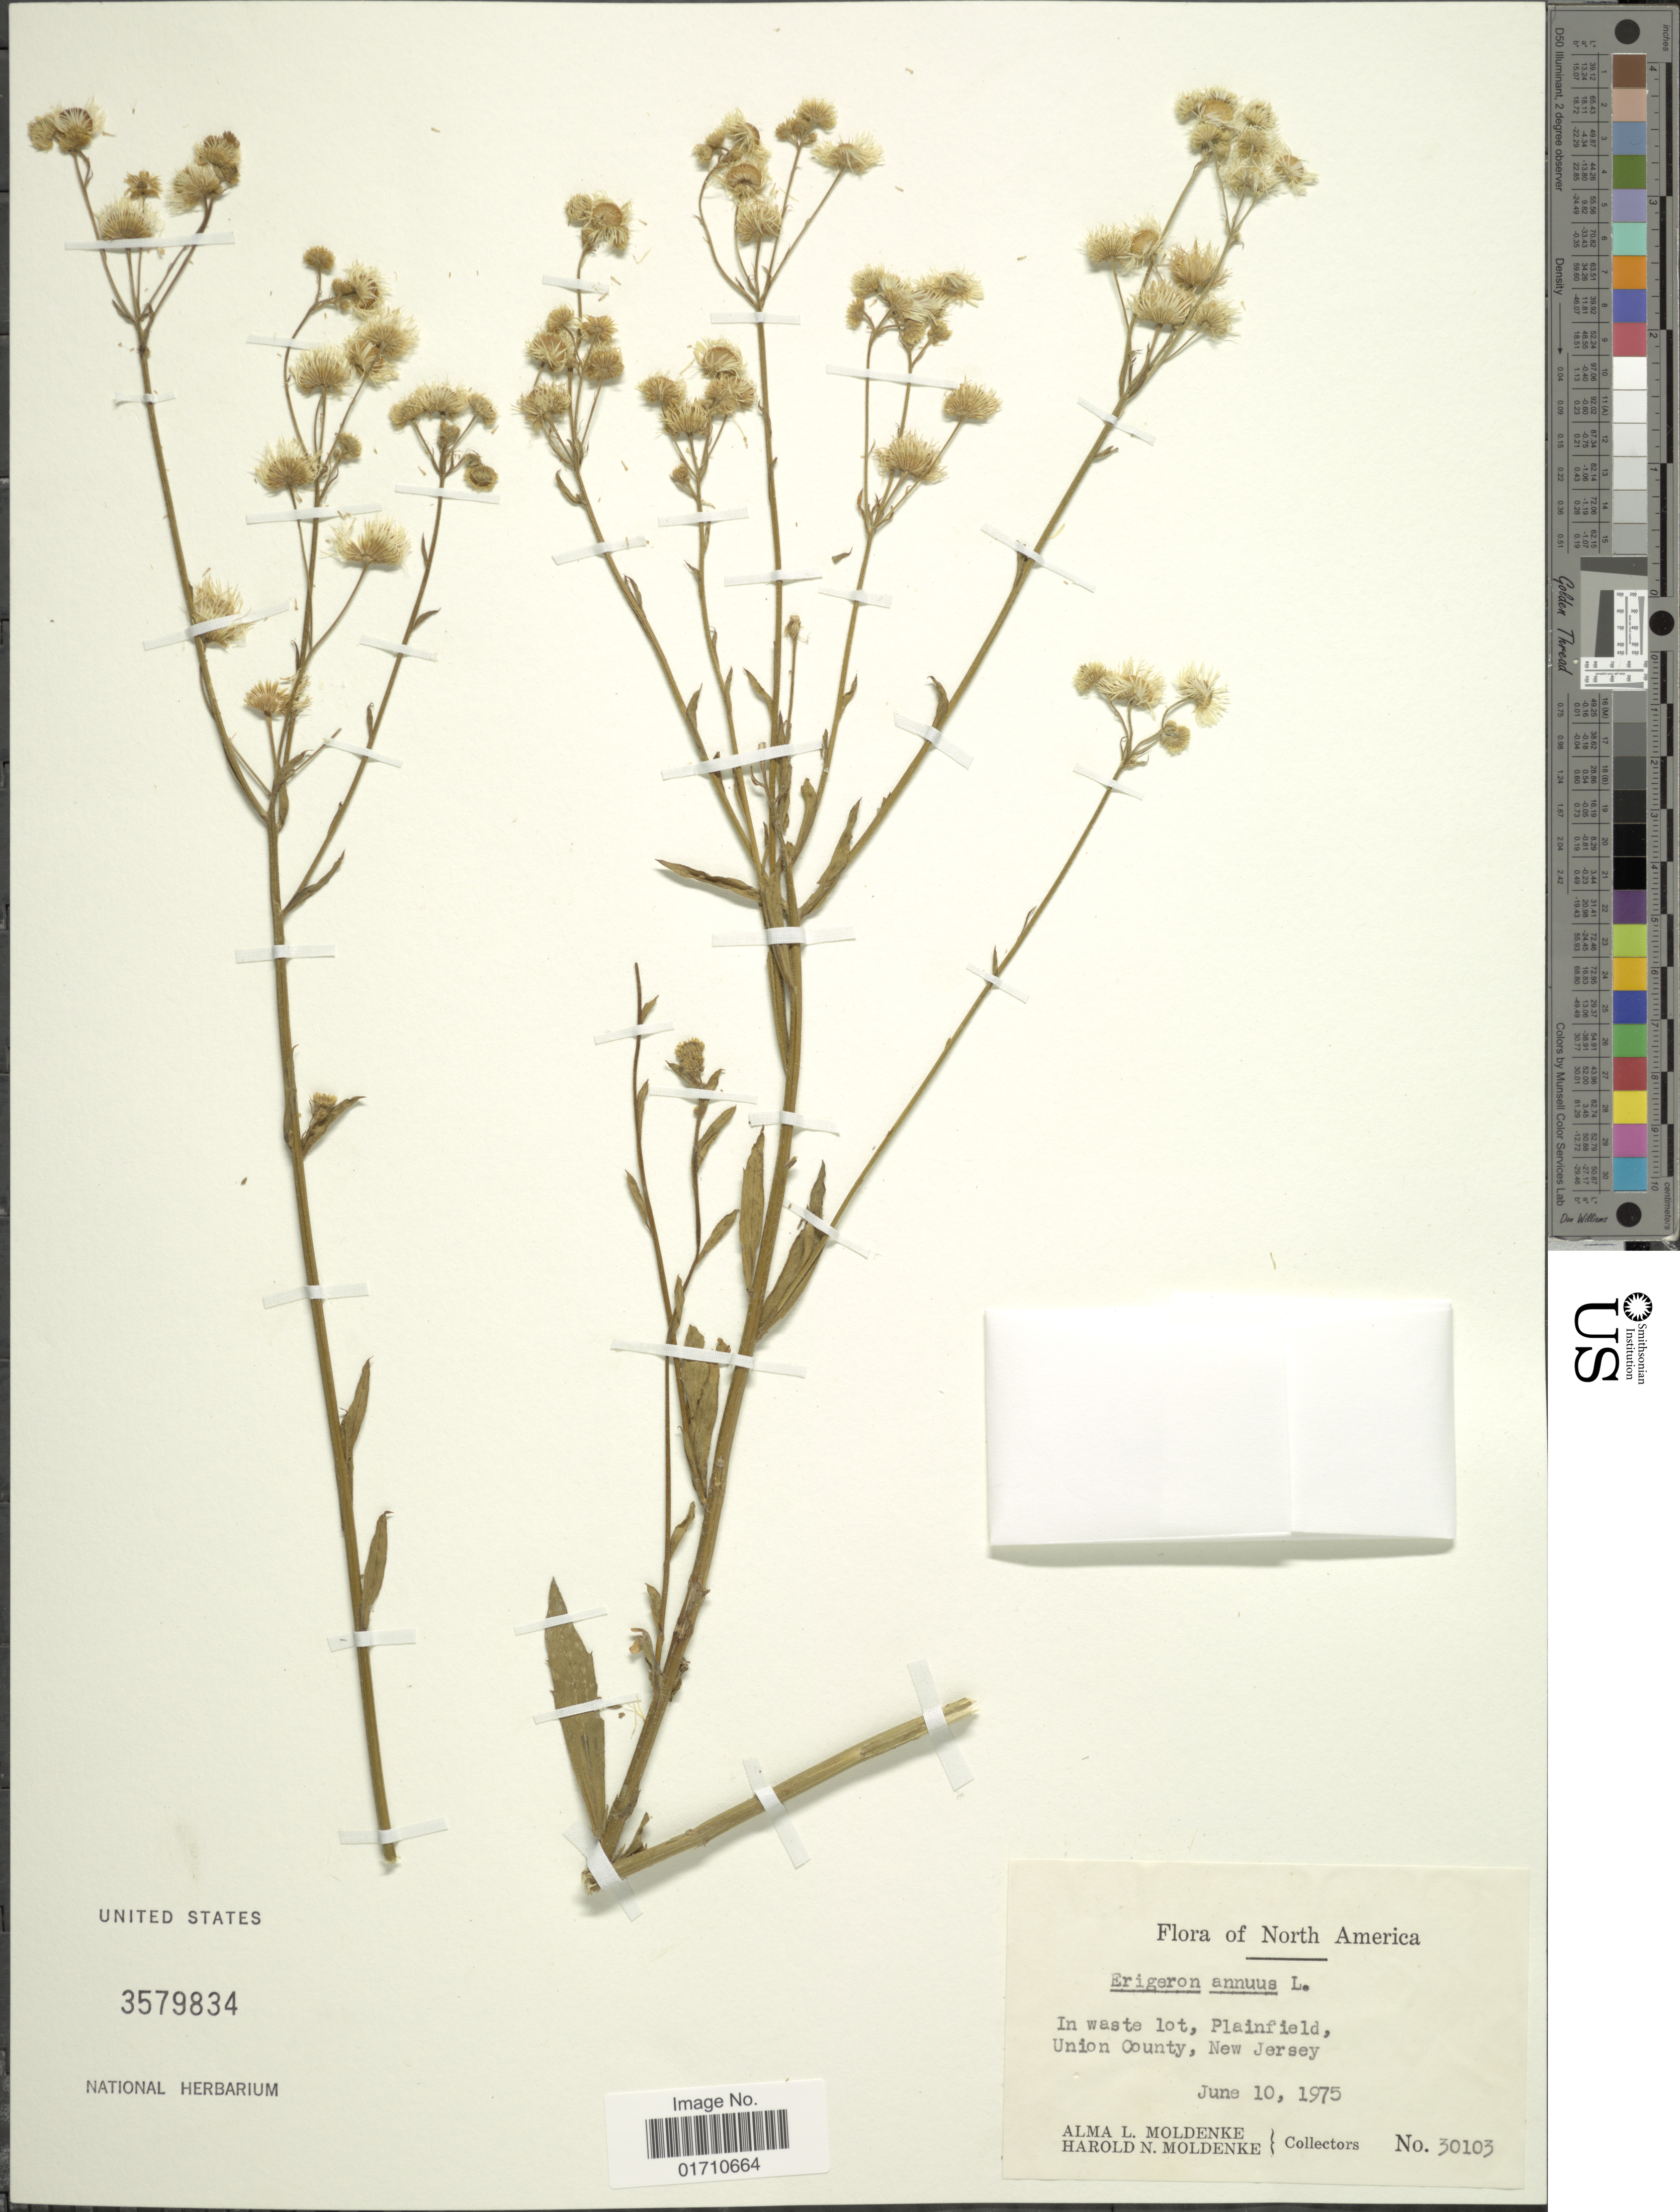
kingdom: Plantae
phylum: Tracheophyta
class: Magnoliopsida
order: Asterales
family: Asteraceae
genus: Erigeron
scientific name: Erigeron annuus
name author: (L.) Pers.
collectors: A. L. Moldenke & H. N. Moldenke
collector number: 30103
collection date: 1975-06-10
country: United States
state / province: New Jersey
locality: In waste lot, Plainfield, Union County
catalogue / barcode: US 3579834